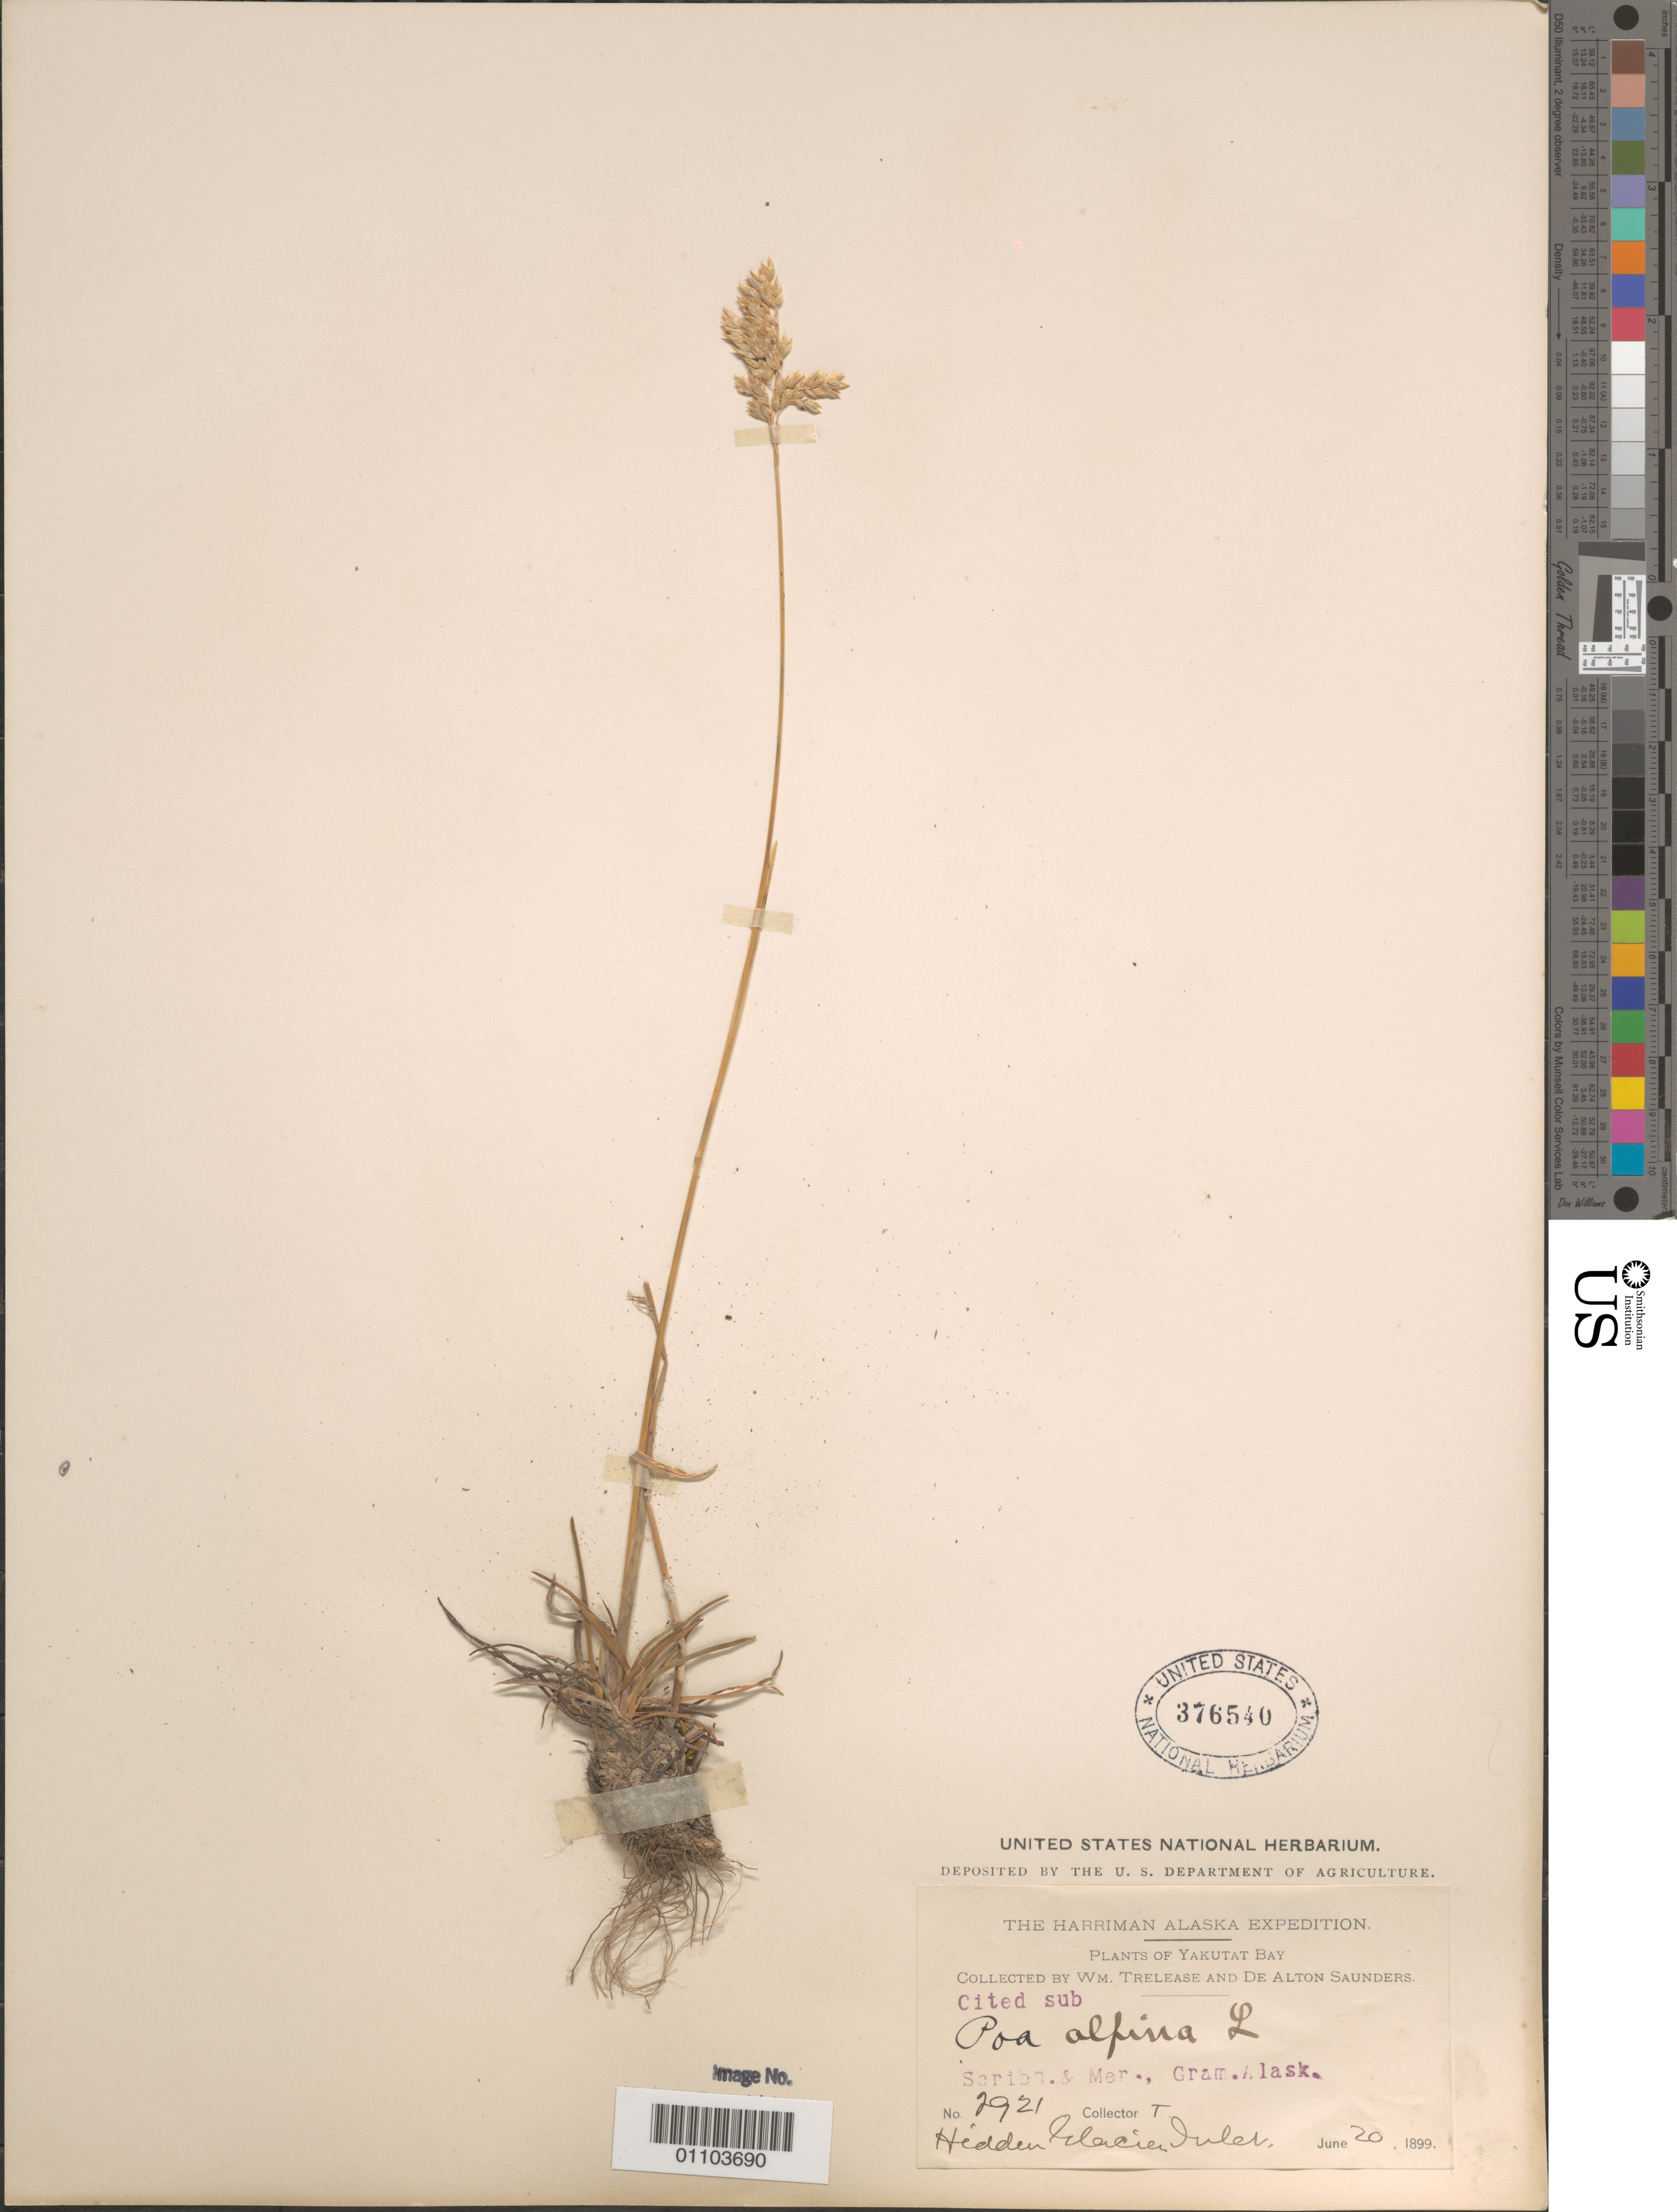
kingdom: Plantae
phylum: Tracheophyta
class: Liliopsida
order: Poales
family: Poaceae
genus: Poa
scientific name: Poa alpina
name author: L.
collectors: W. Trelease & D. A. Saunders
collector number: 2921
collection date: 1899-06-20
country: United States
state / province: Alaska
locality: Yakutat Bay. Hidden Glacier Inlet.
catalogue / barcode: US 376540